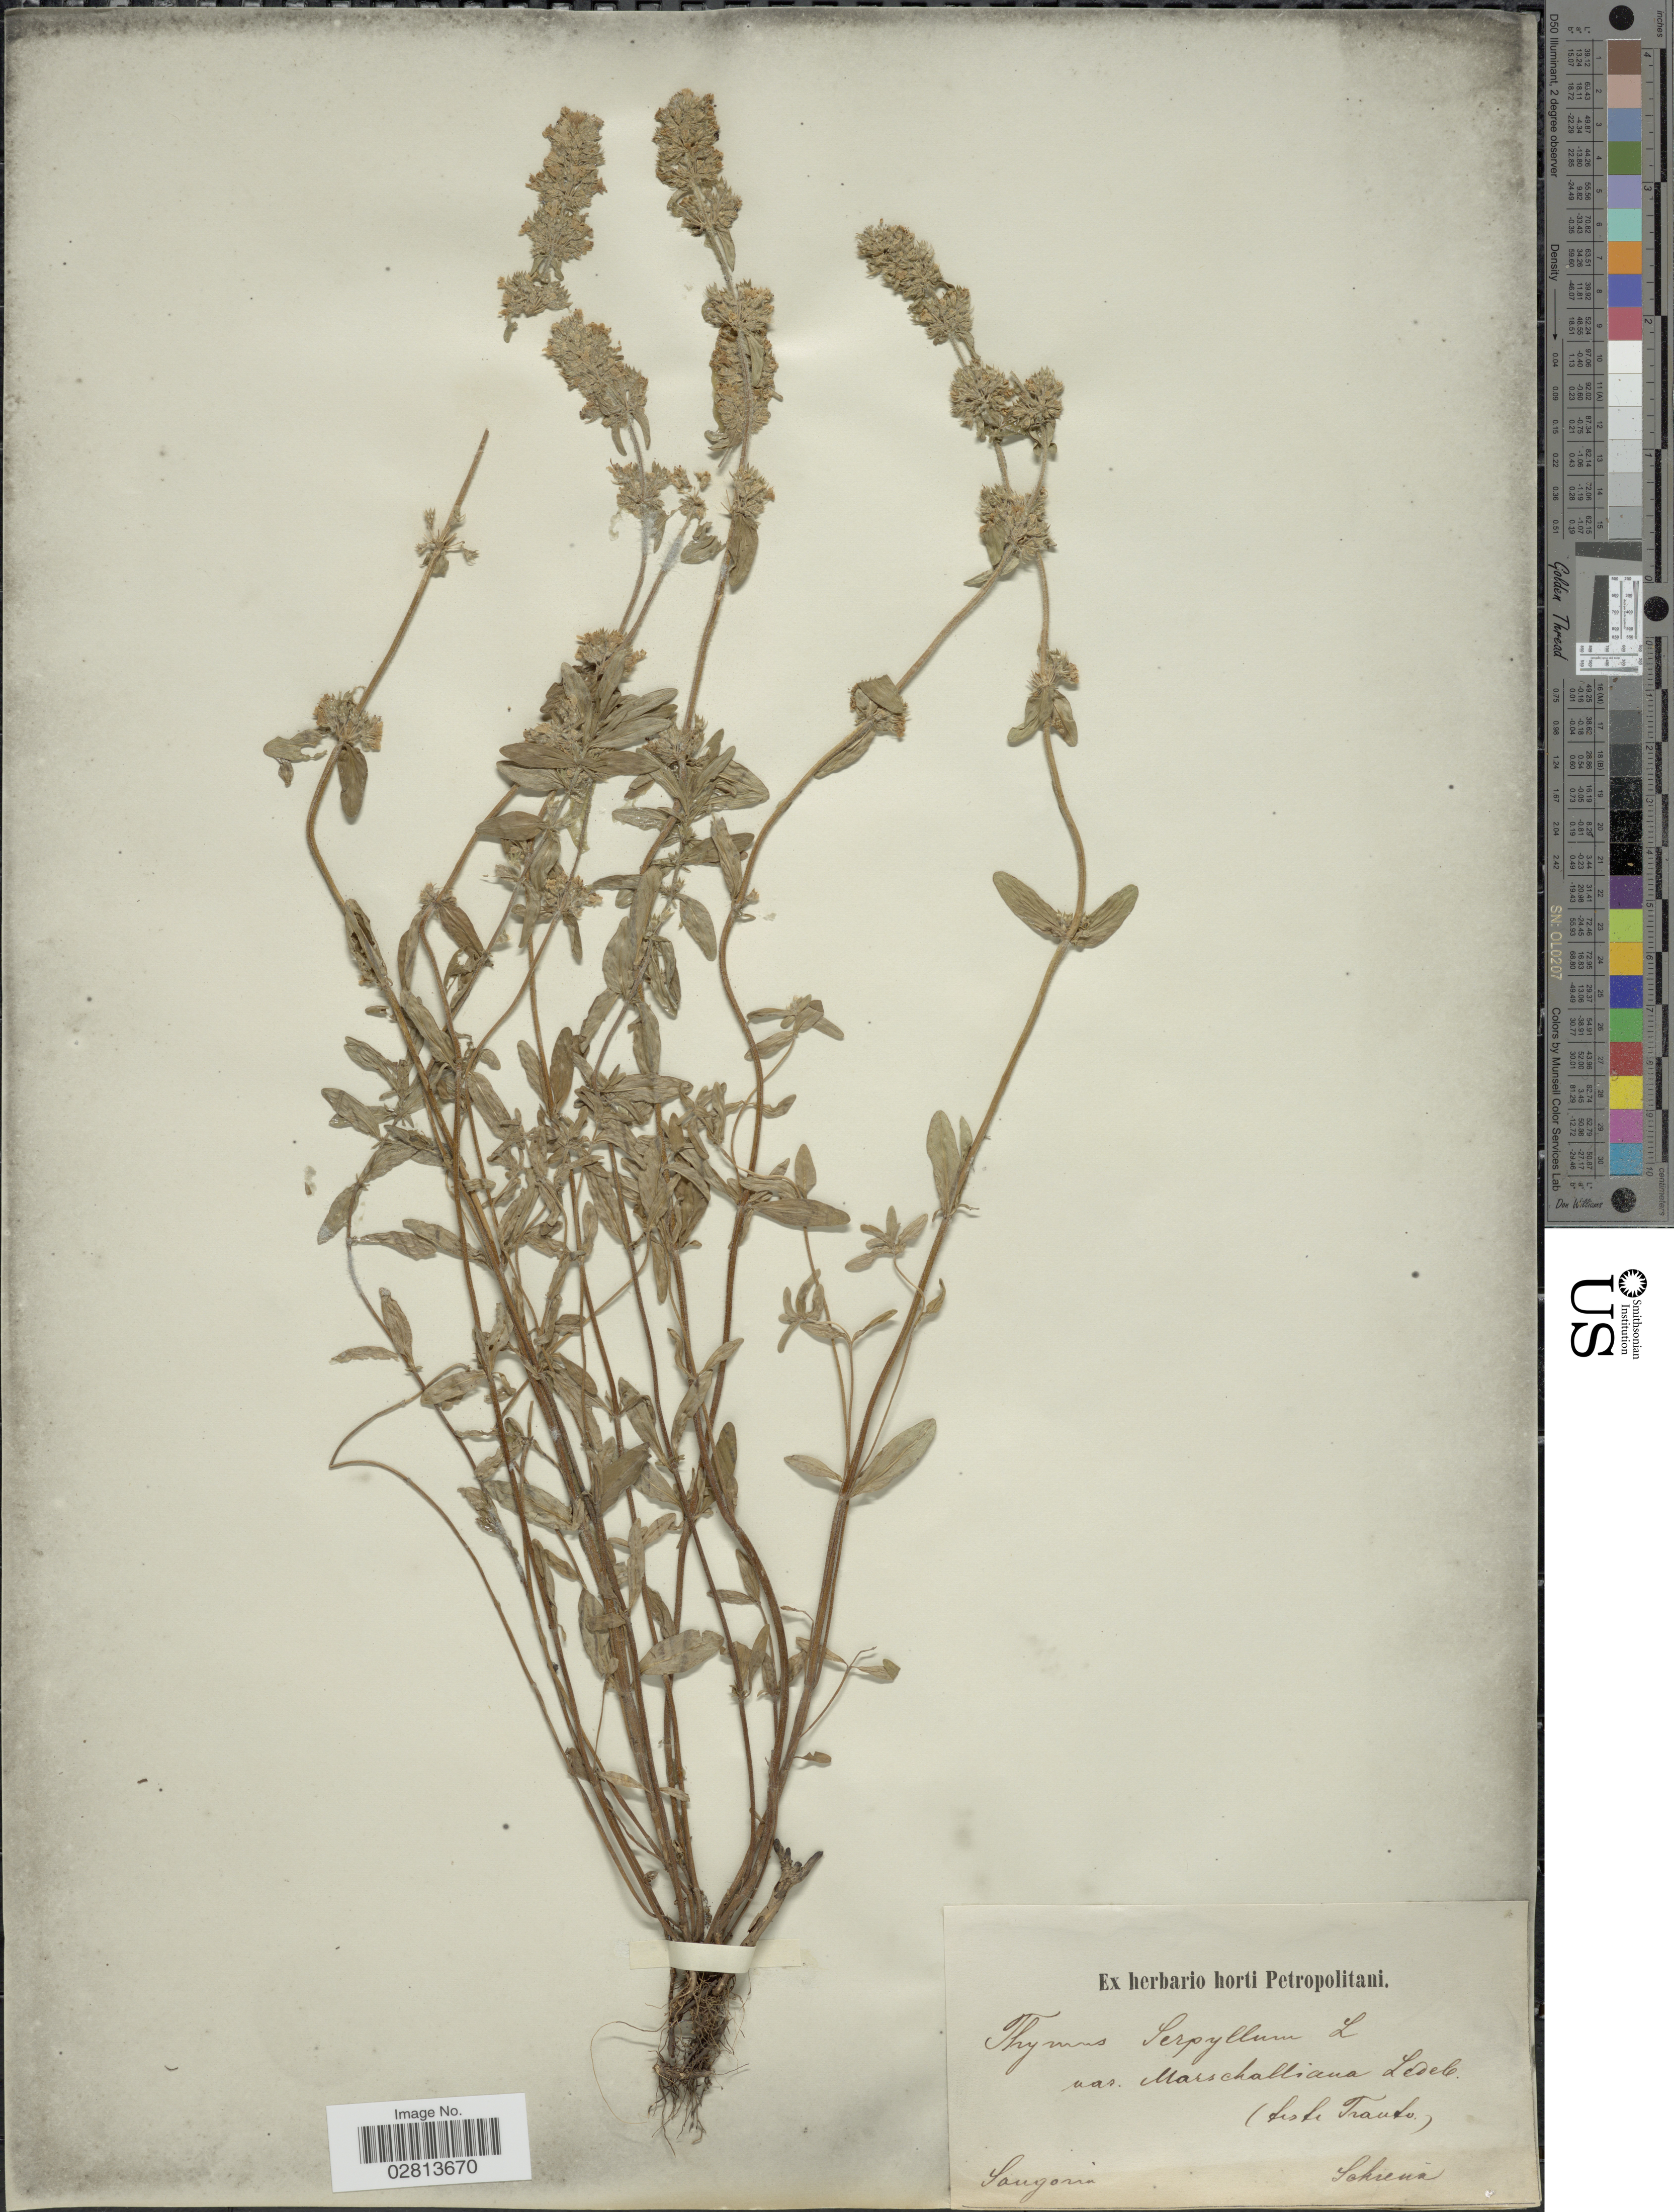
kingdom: Plantae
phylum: Tracheophyta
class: Magnoliopsida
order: Lamiales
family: Lamiaceae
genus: Thymus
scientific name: Thymus serpyllum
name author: L.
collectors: A.G. Schrenk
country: Kazakhstan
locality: Songoria.